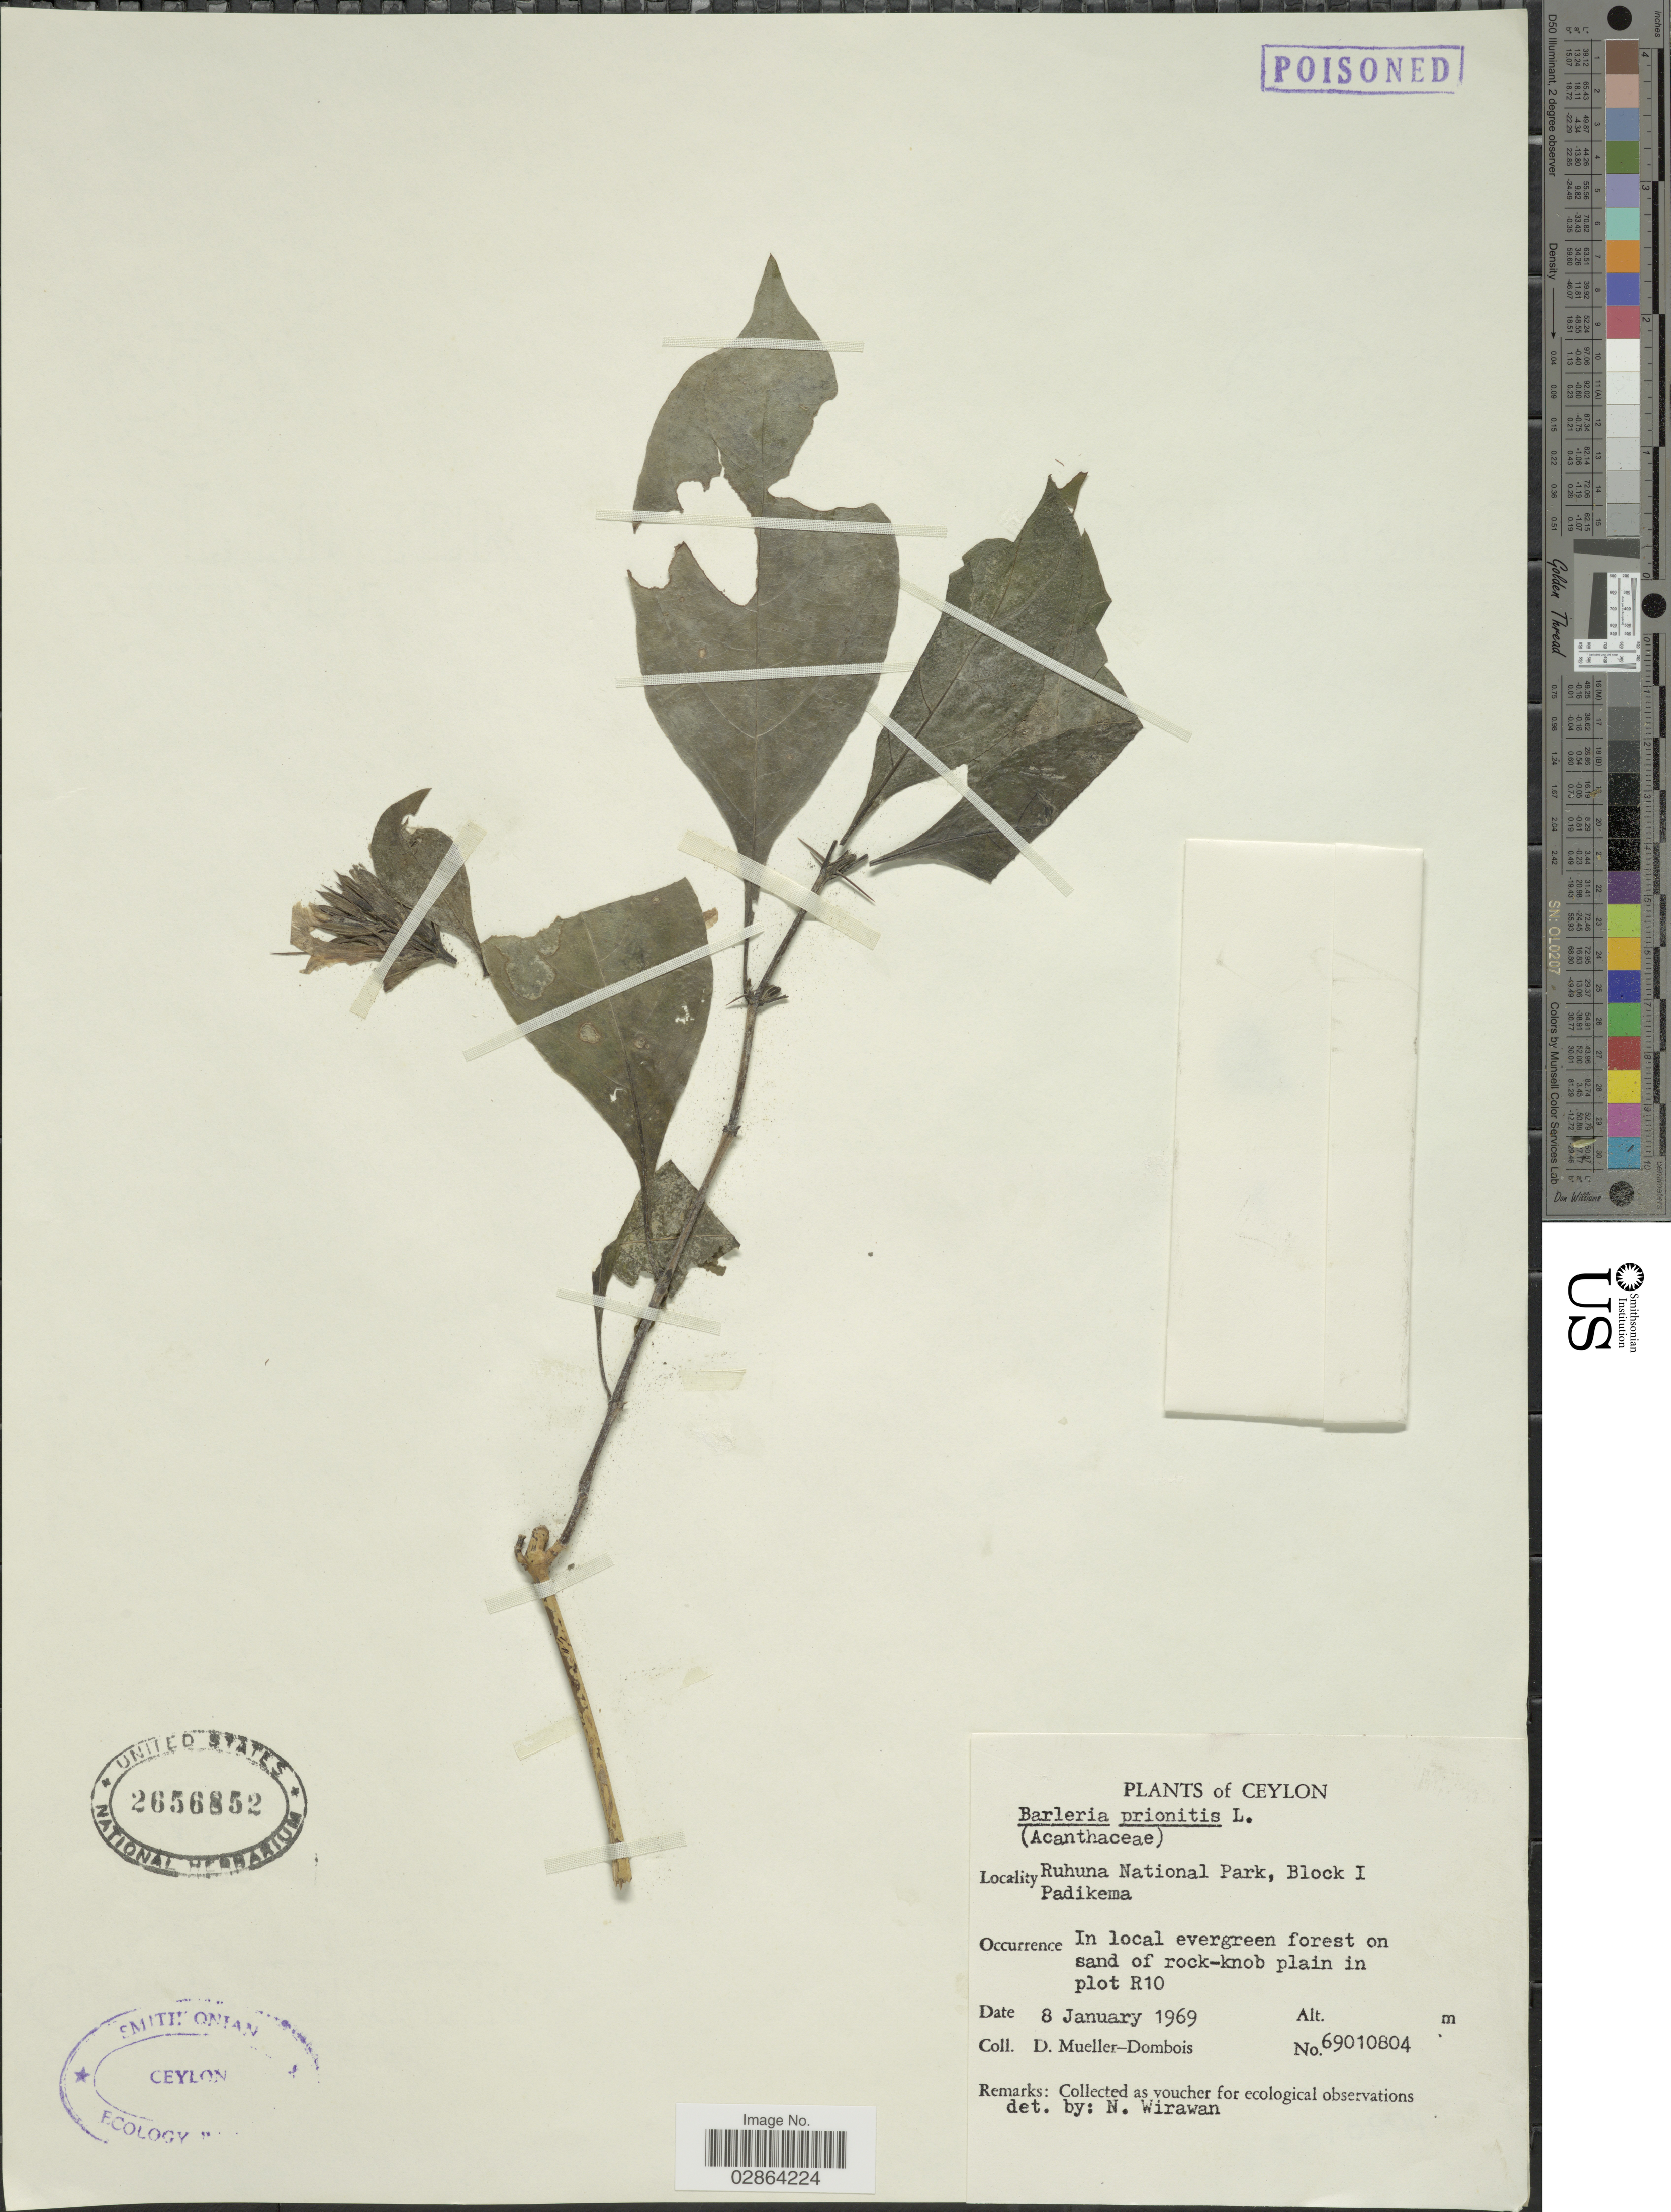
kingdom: Plantae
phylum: Tracheophyta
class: Magnoliopsida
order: Lamiales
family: Acanthaceae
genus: Barleria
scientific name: Barleria prionitis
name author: L.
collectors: D. Mueller-Dombois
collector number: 69010804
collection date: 1969-01-08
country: Sri Lanka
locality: Ceylon, Ruhuna National Park, Block I, Padikema. In local evergreen forest on sand of rock-knob plain in plot R10.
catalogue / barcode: US 2656852